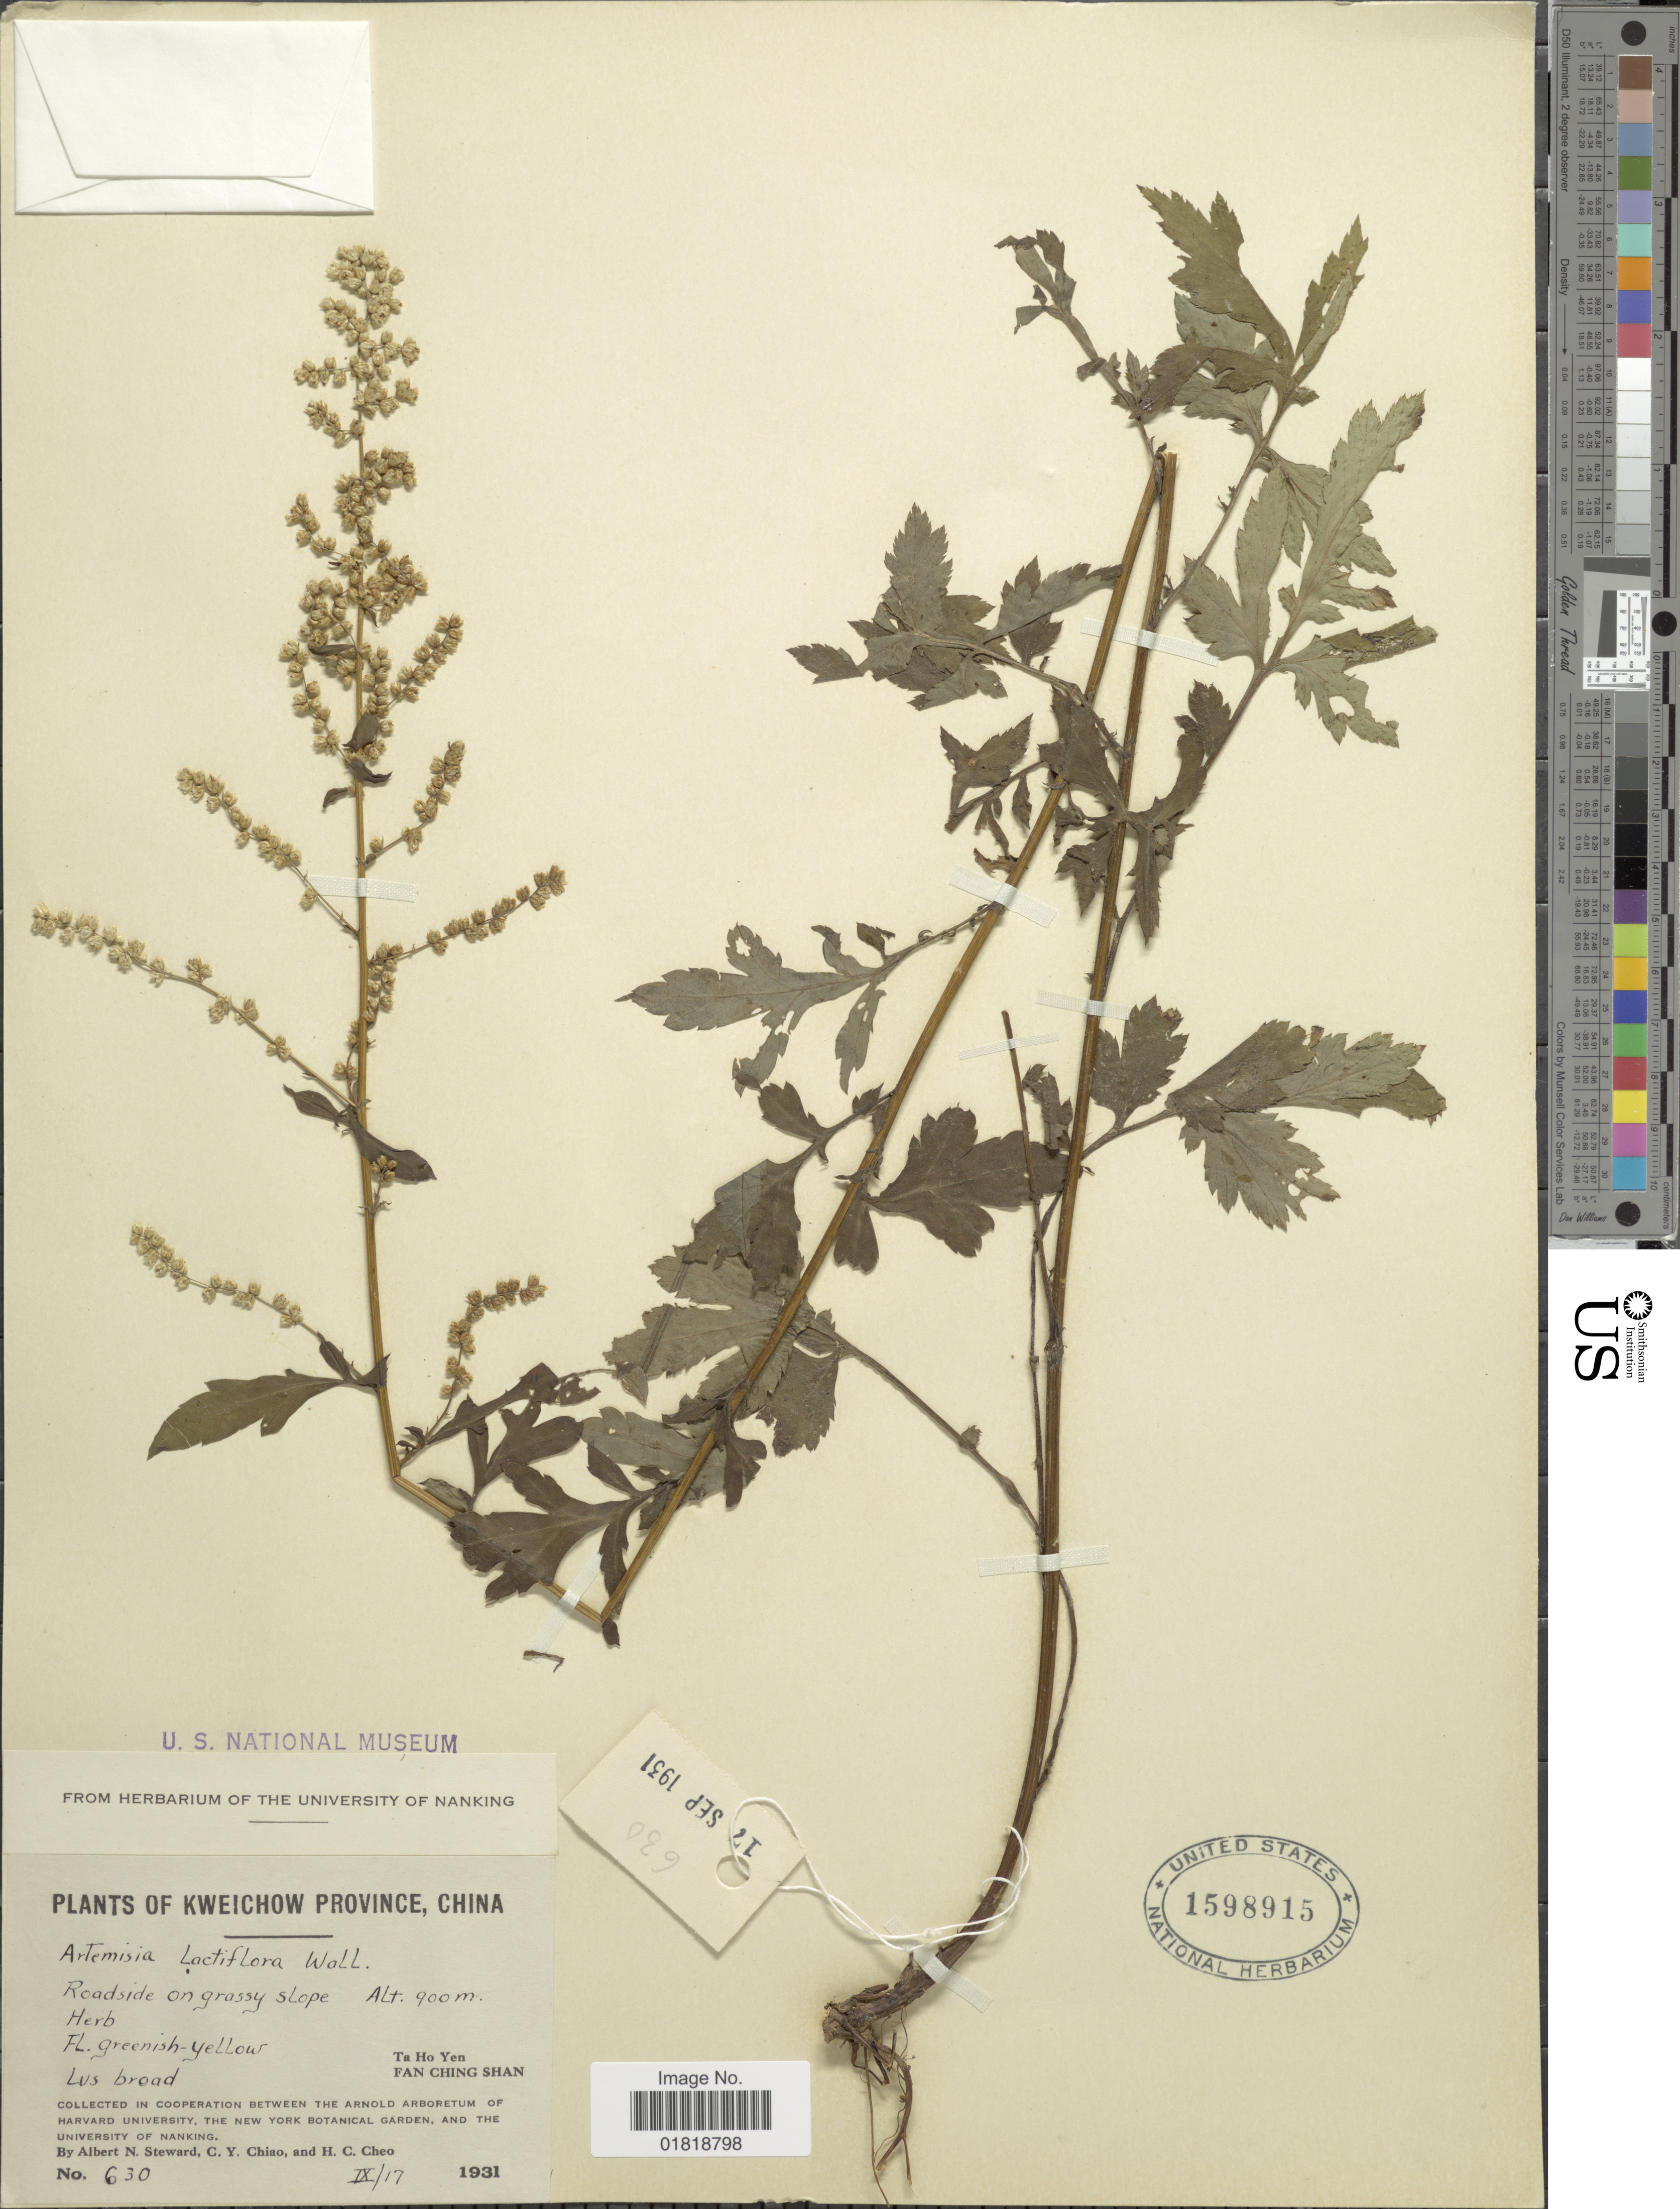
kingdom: Plantae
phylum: Tracheophyta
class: Magnoliopsida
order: Asterales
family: Asteraceae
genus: Artemisia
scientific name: Artemisia lactiflora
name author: Wall. ex DC.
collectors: A. N. Steward, C. Y. Chiao & H. Cheo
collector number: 630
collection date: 1931-09-17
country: China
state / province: Guizhou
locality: Kweichow Province, Ta Ho Yen, Fan Ching Shan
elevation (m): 900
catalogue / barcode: US 1598915